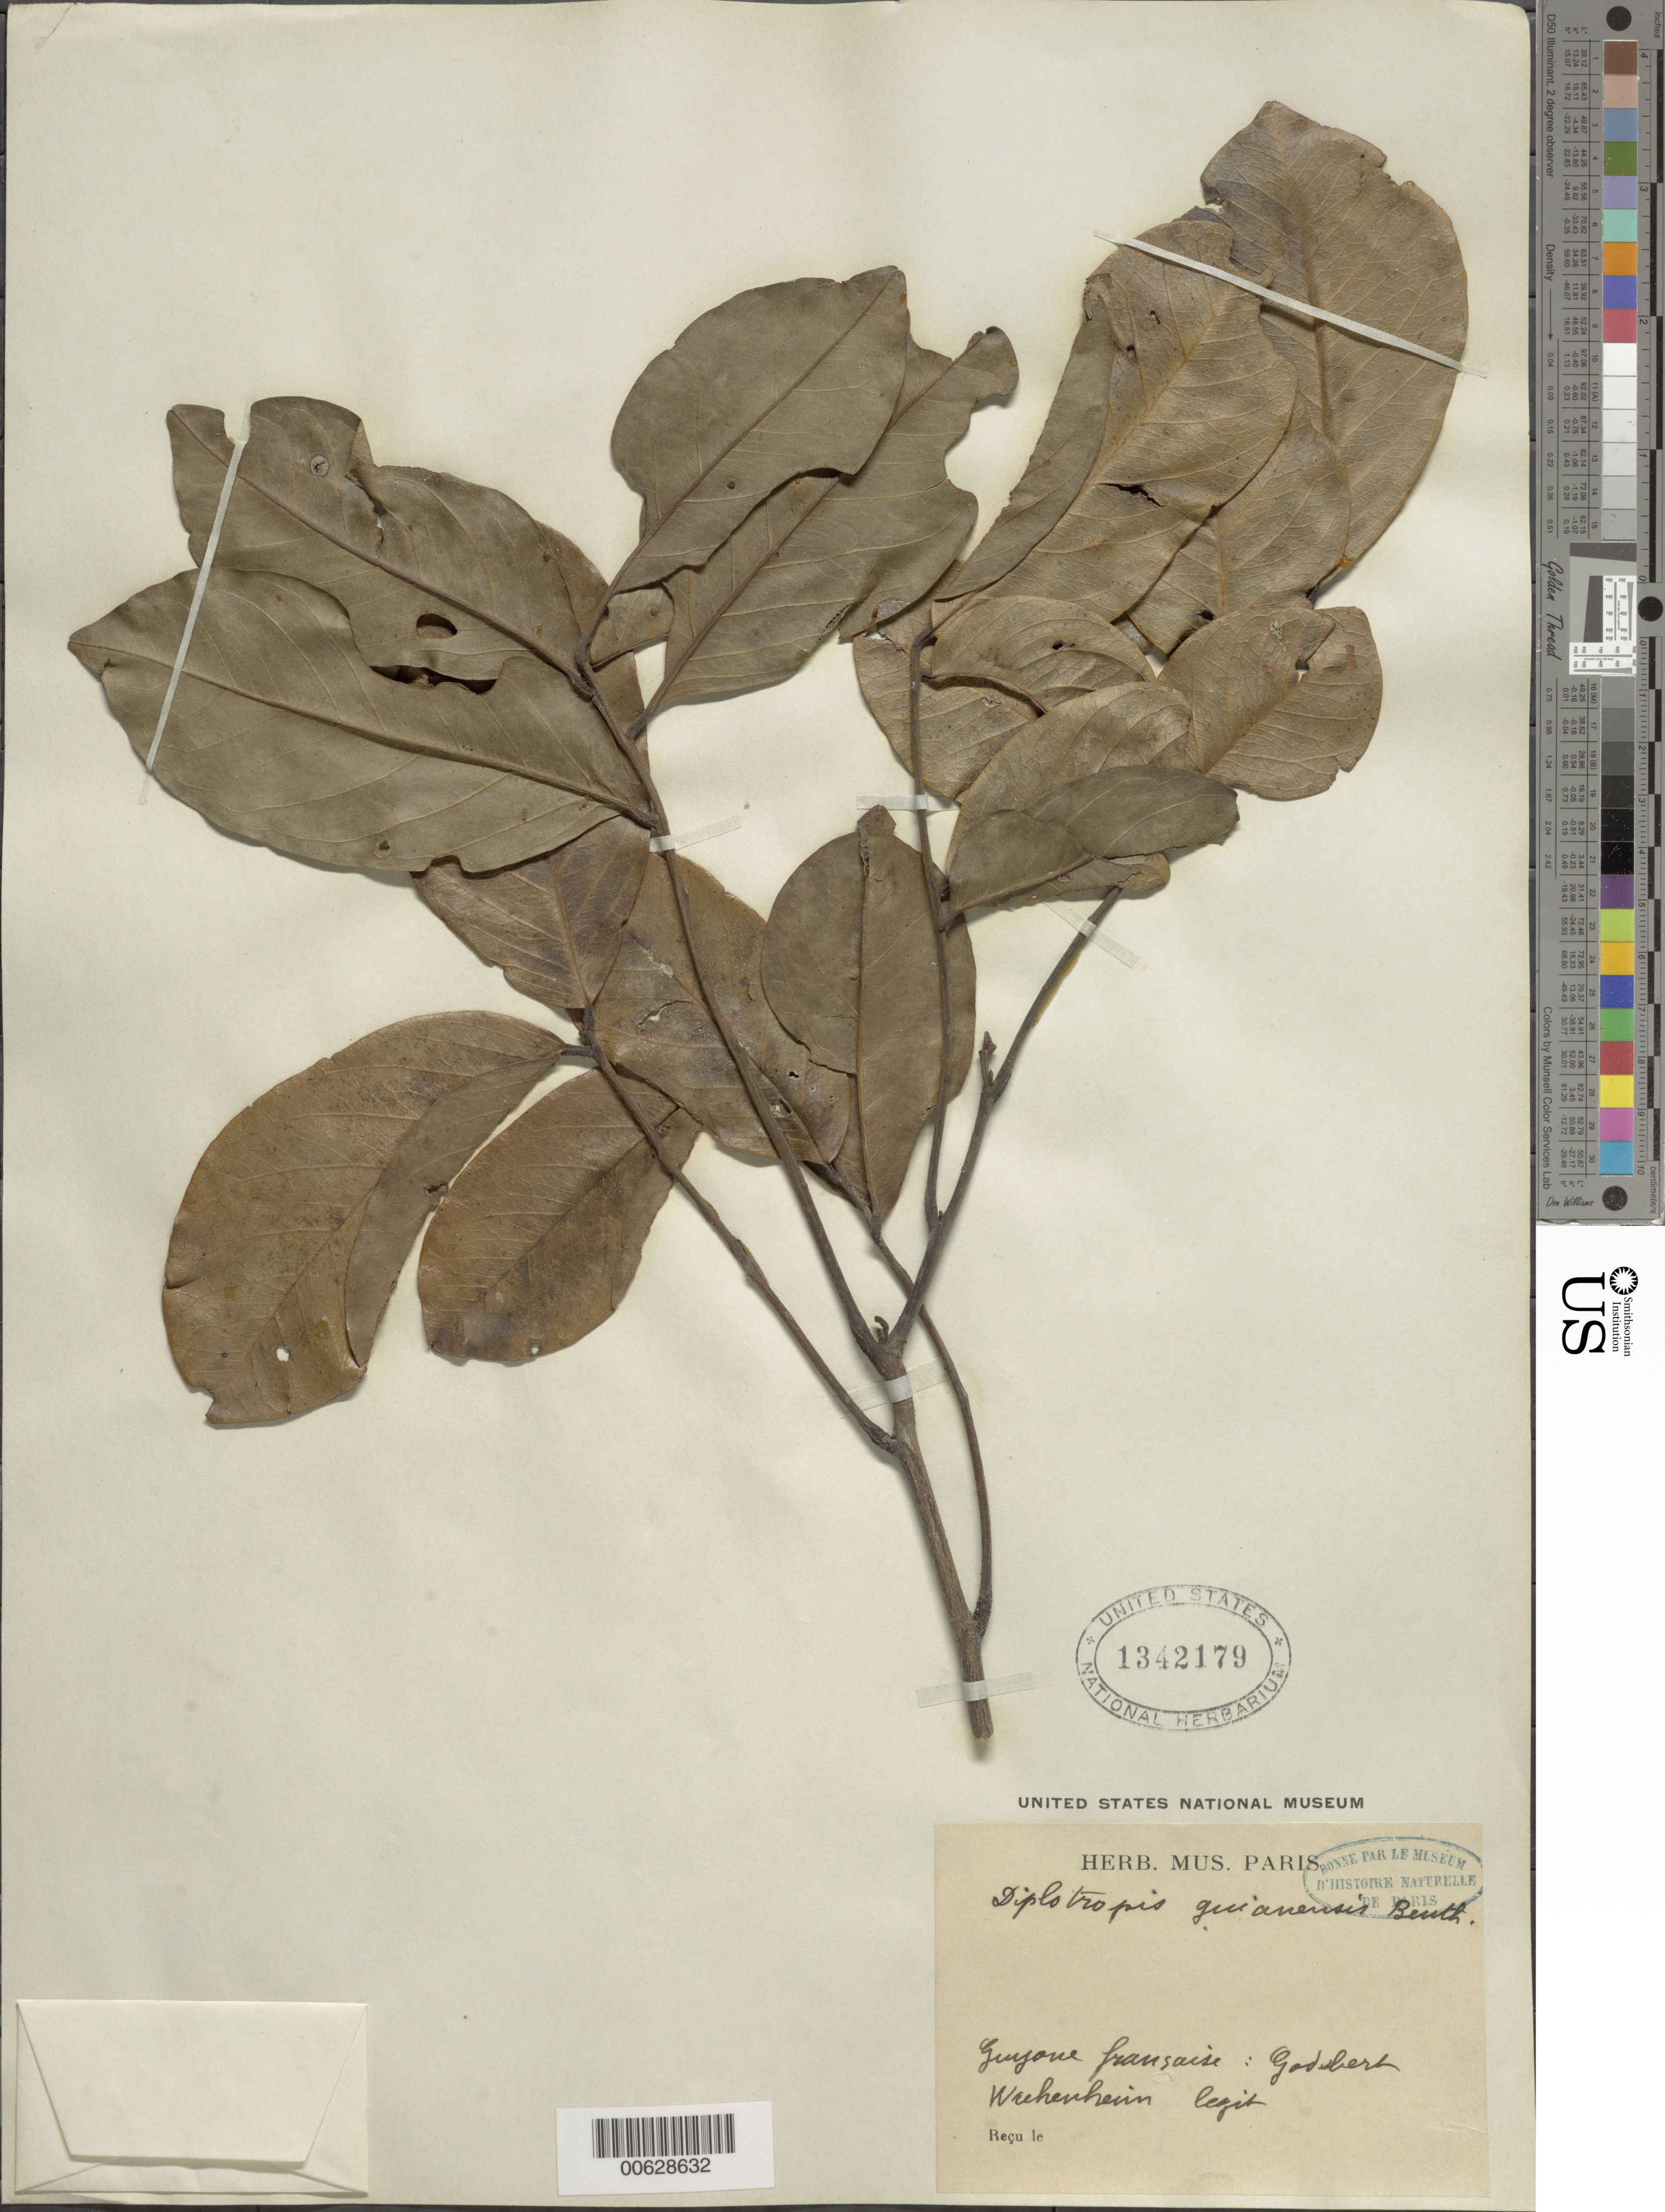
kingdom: Plantae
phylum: Tracheophyta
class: Magnoliopsida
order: Fabales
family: Fabaceae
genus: Diplotropis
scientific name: Diplotropis purpurea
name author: (Rich.) Amshoff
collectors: G. Wachenheim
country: French Guiana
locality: Godebert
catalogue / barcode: US 1342179